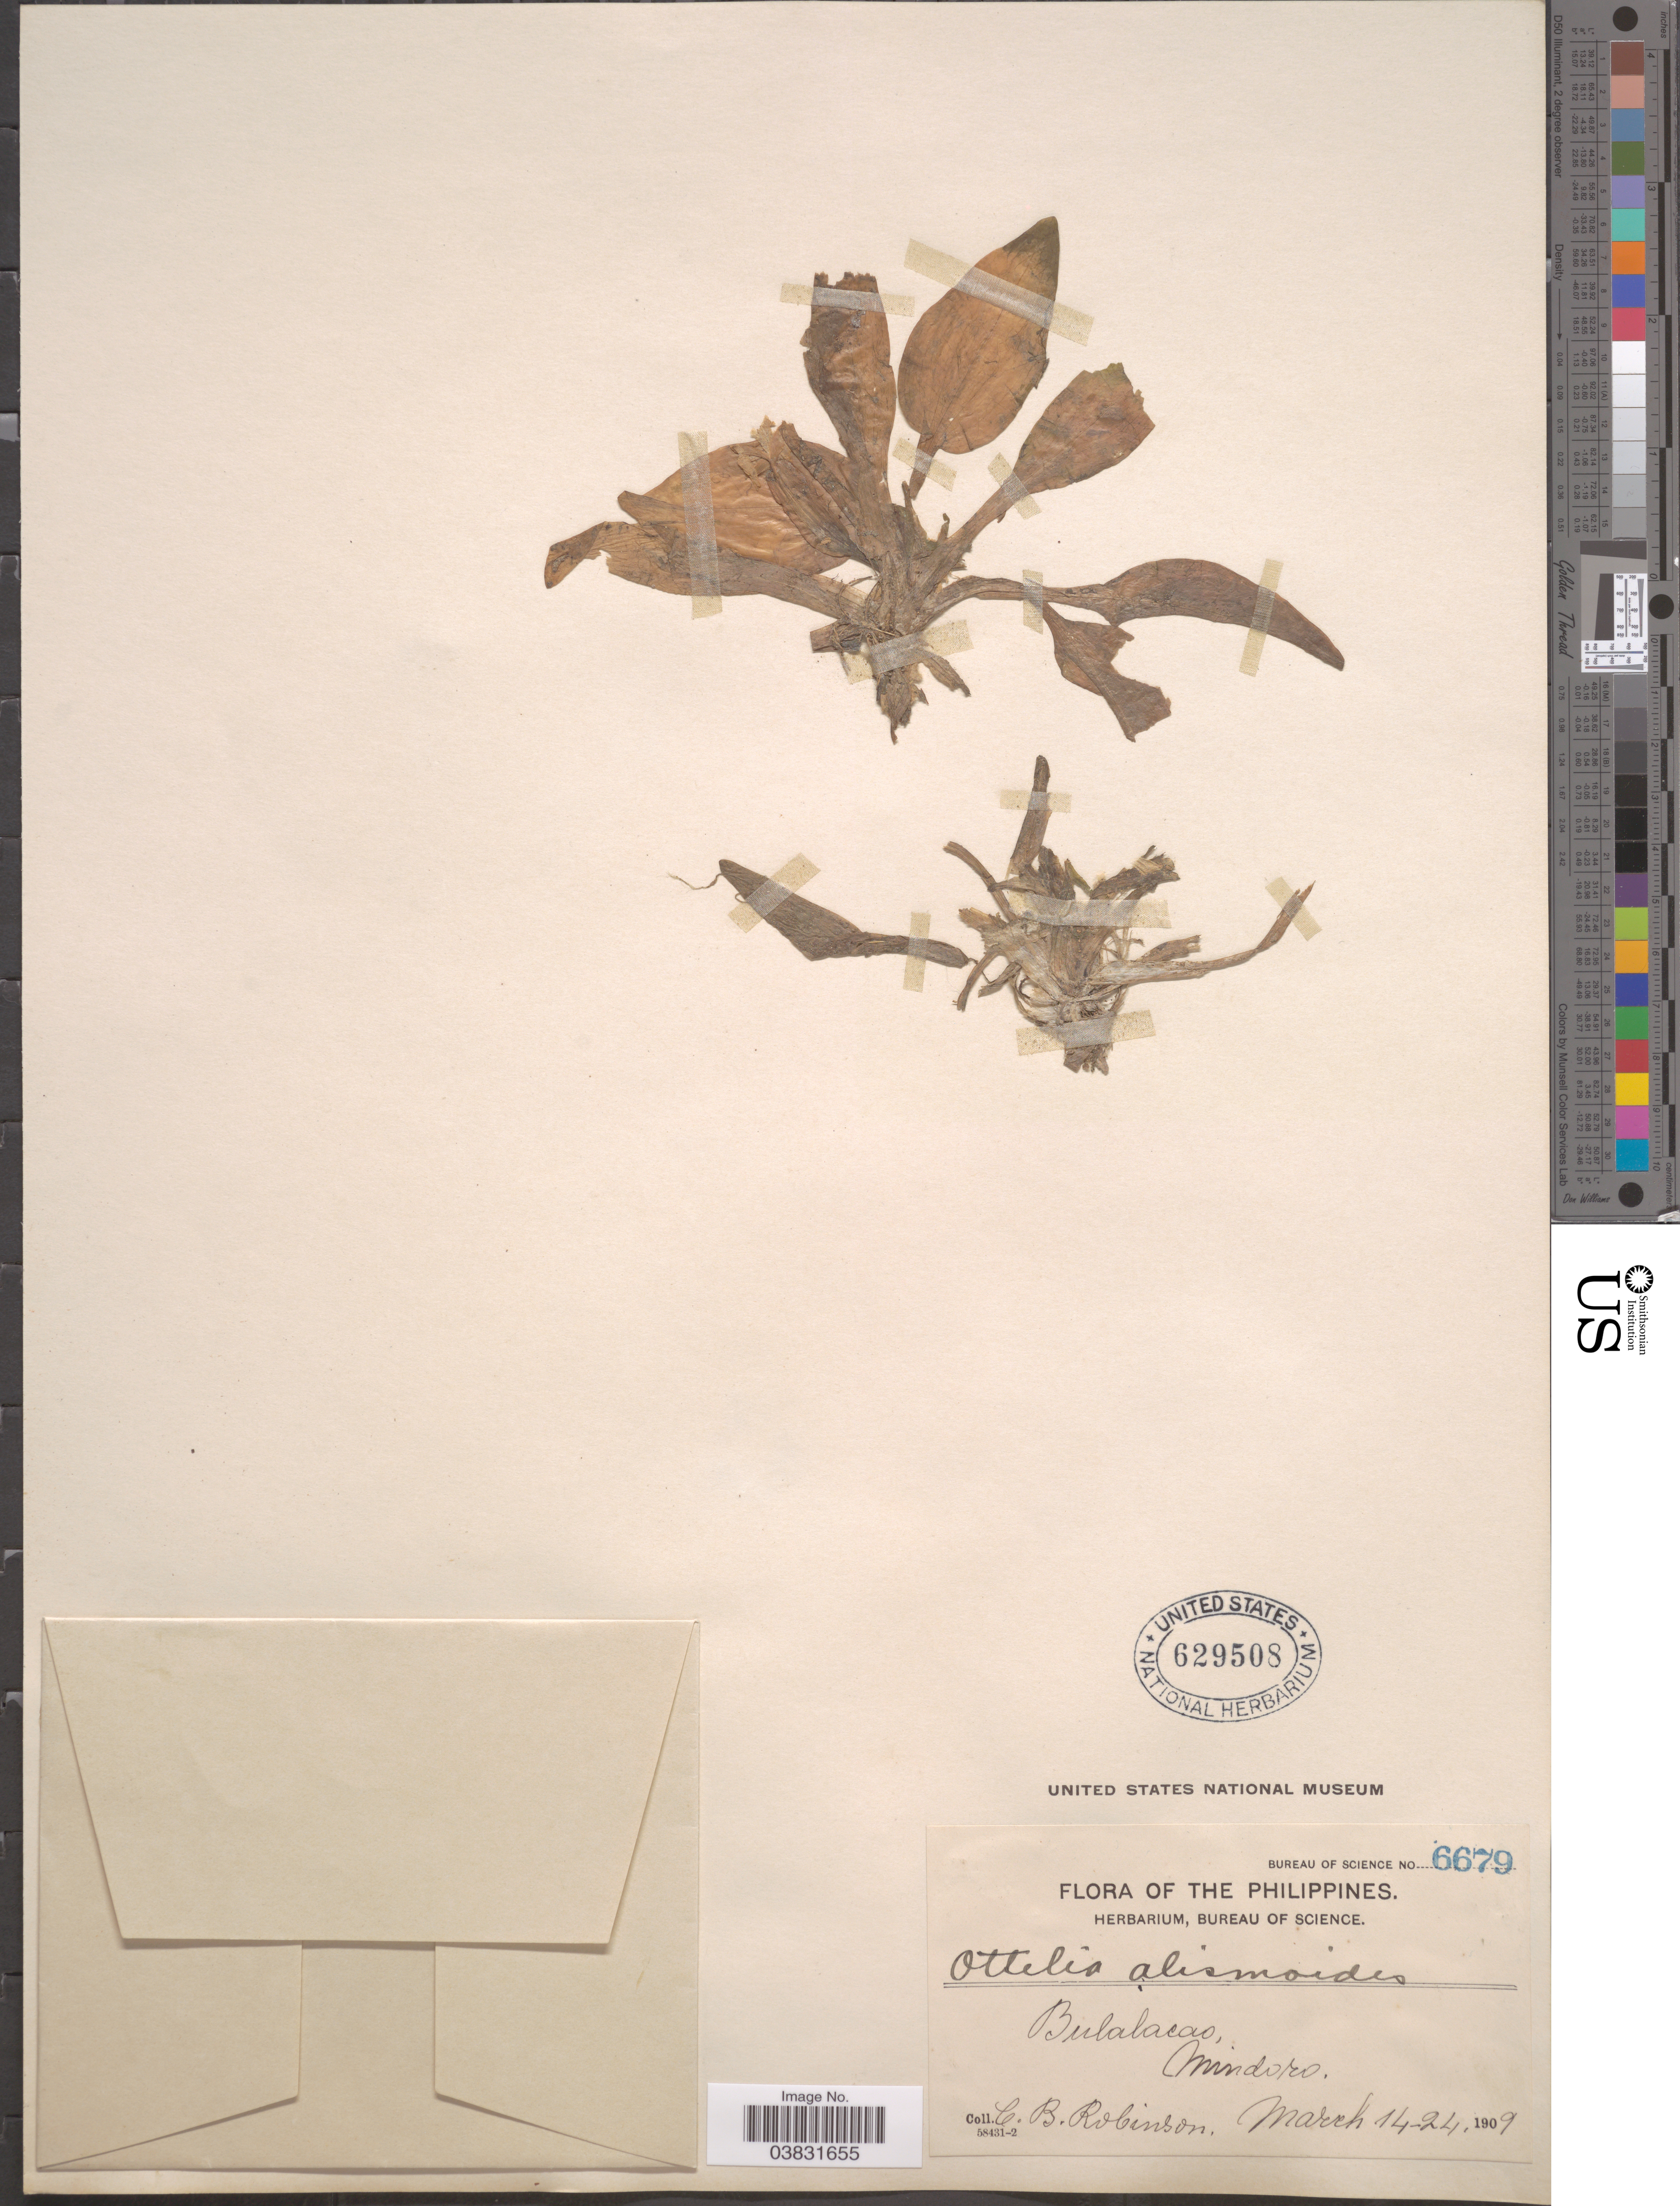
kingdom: Plantae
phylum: Tracheophyta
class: Liliopsida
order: Alismatales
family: Hydrocharitaceae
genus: Ottelia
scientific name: Ottelia alismoides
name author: Pers.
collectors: C. Brobinson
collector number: Bureau of Science 6679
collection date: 1909-03-14/1909-03-24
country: Philippines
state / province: Mimaropa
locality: Bulalacao, Mindoro.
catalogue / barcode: US 629508